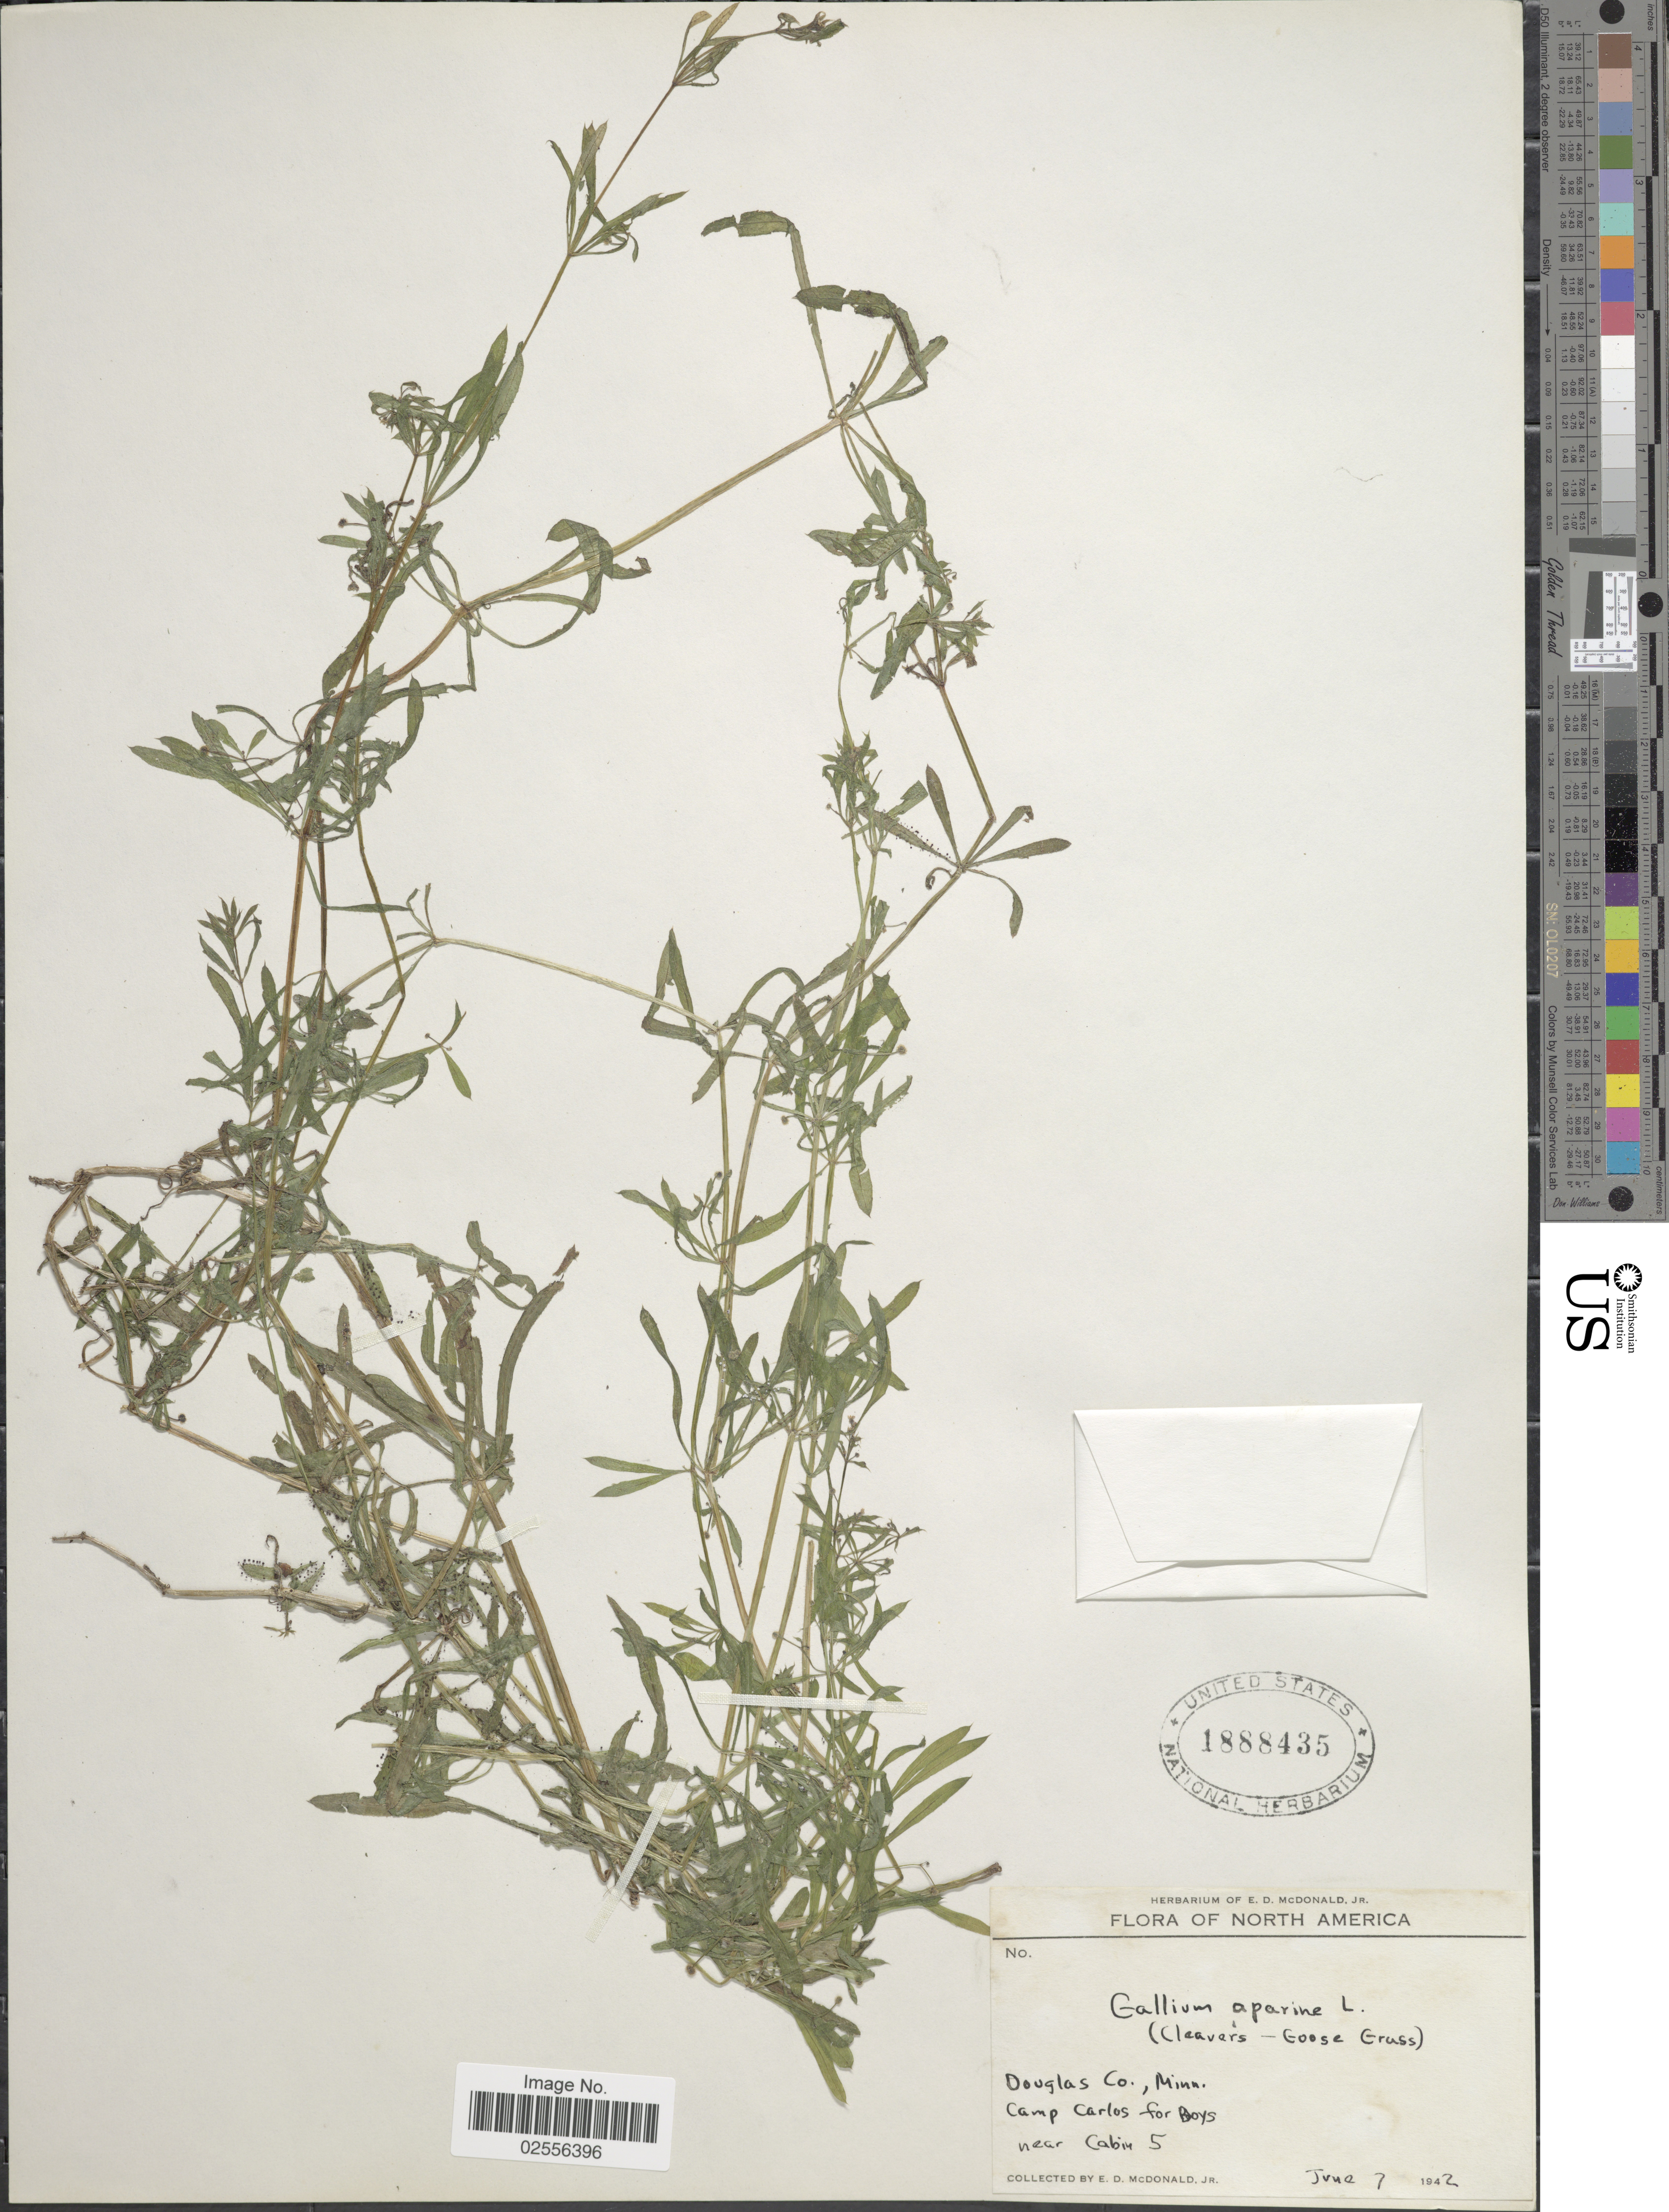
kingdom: Plantae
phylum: Tracheophyta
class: Magnoliopsida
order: Gentianales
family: Rubiaceae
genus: Galium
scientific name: Galium aparine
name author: L.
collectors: E. D. McDonald Jr.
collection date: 1942-06-07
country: United States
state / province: Minnesota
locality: Douglas Co. Camp Carlos for Boys near Cabin 5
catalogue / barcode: US 1888435